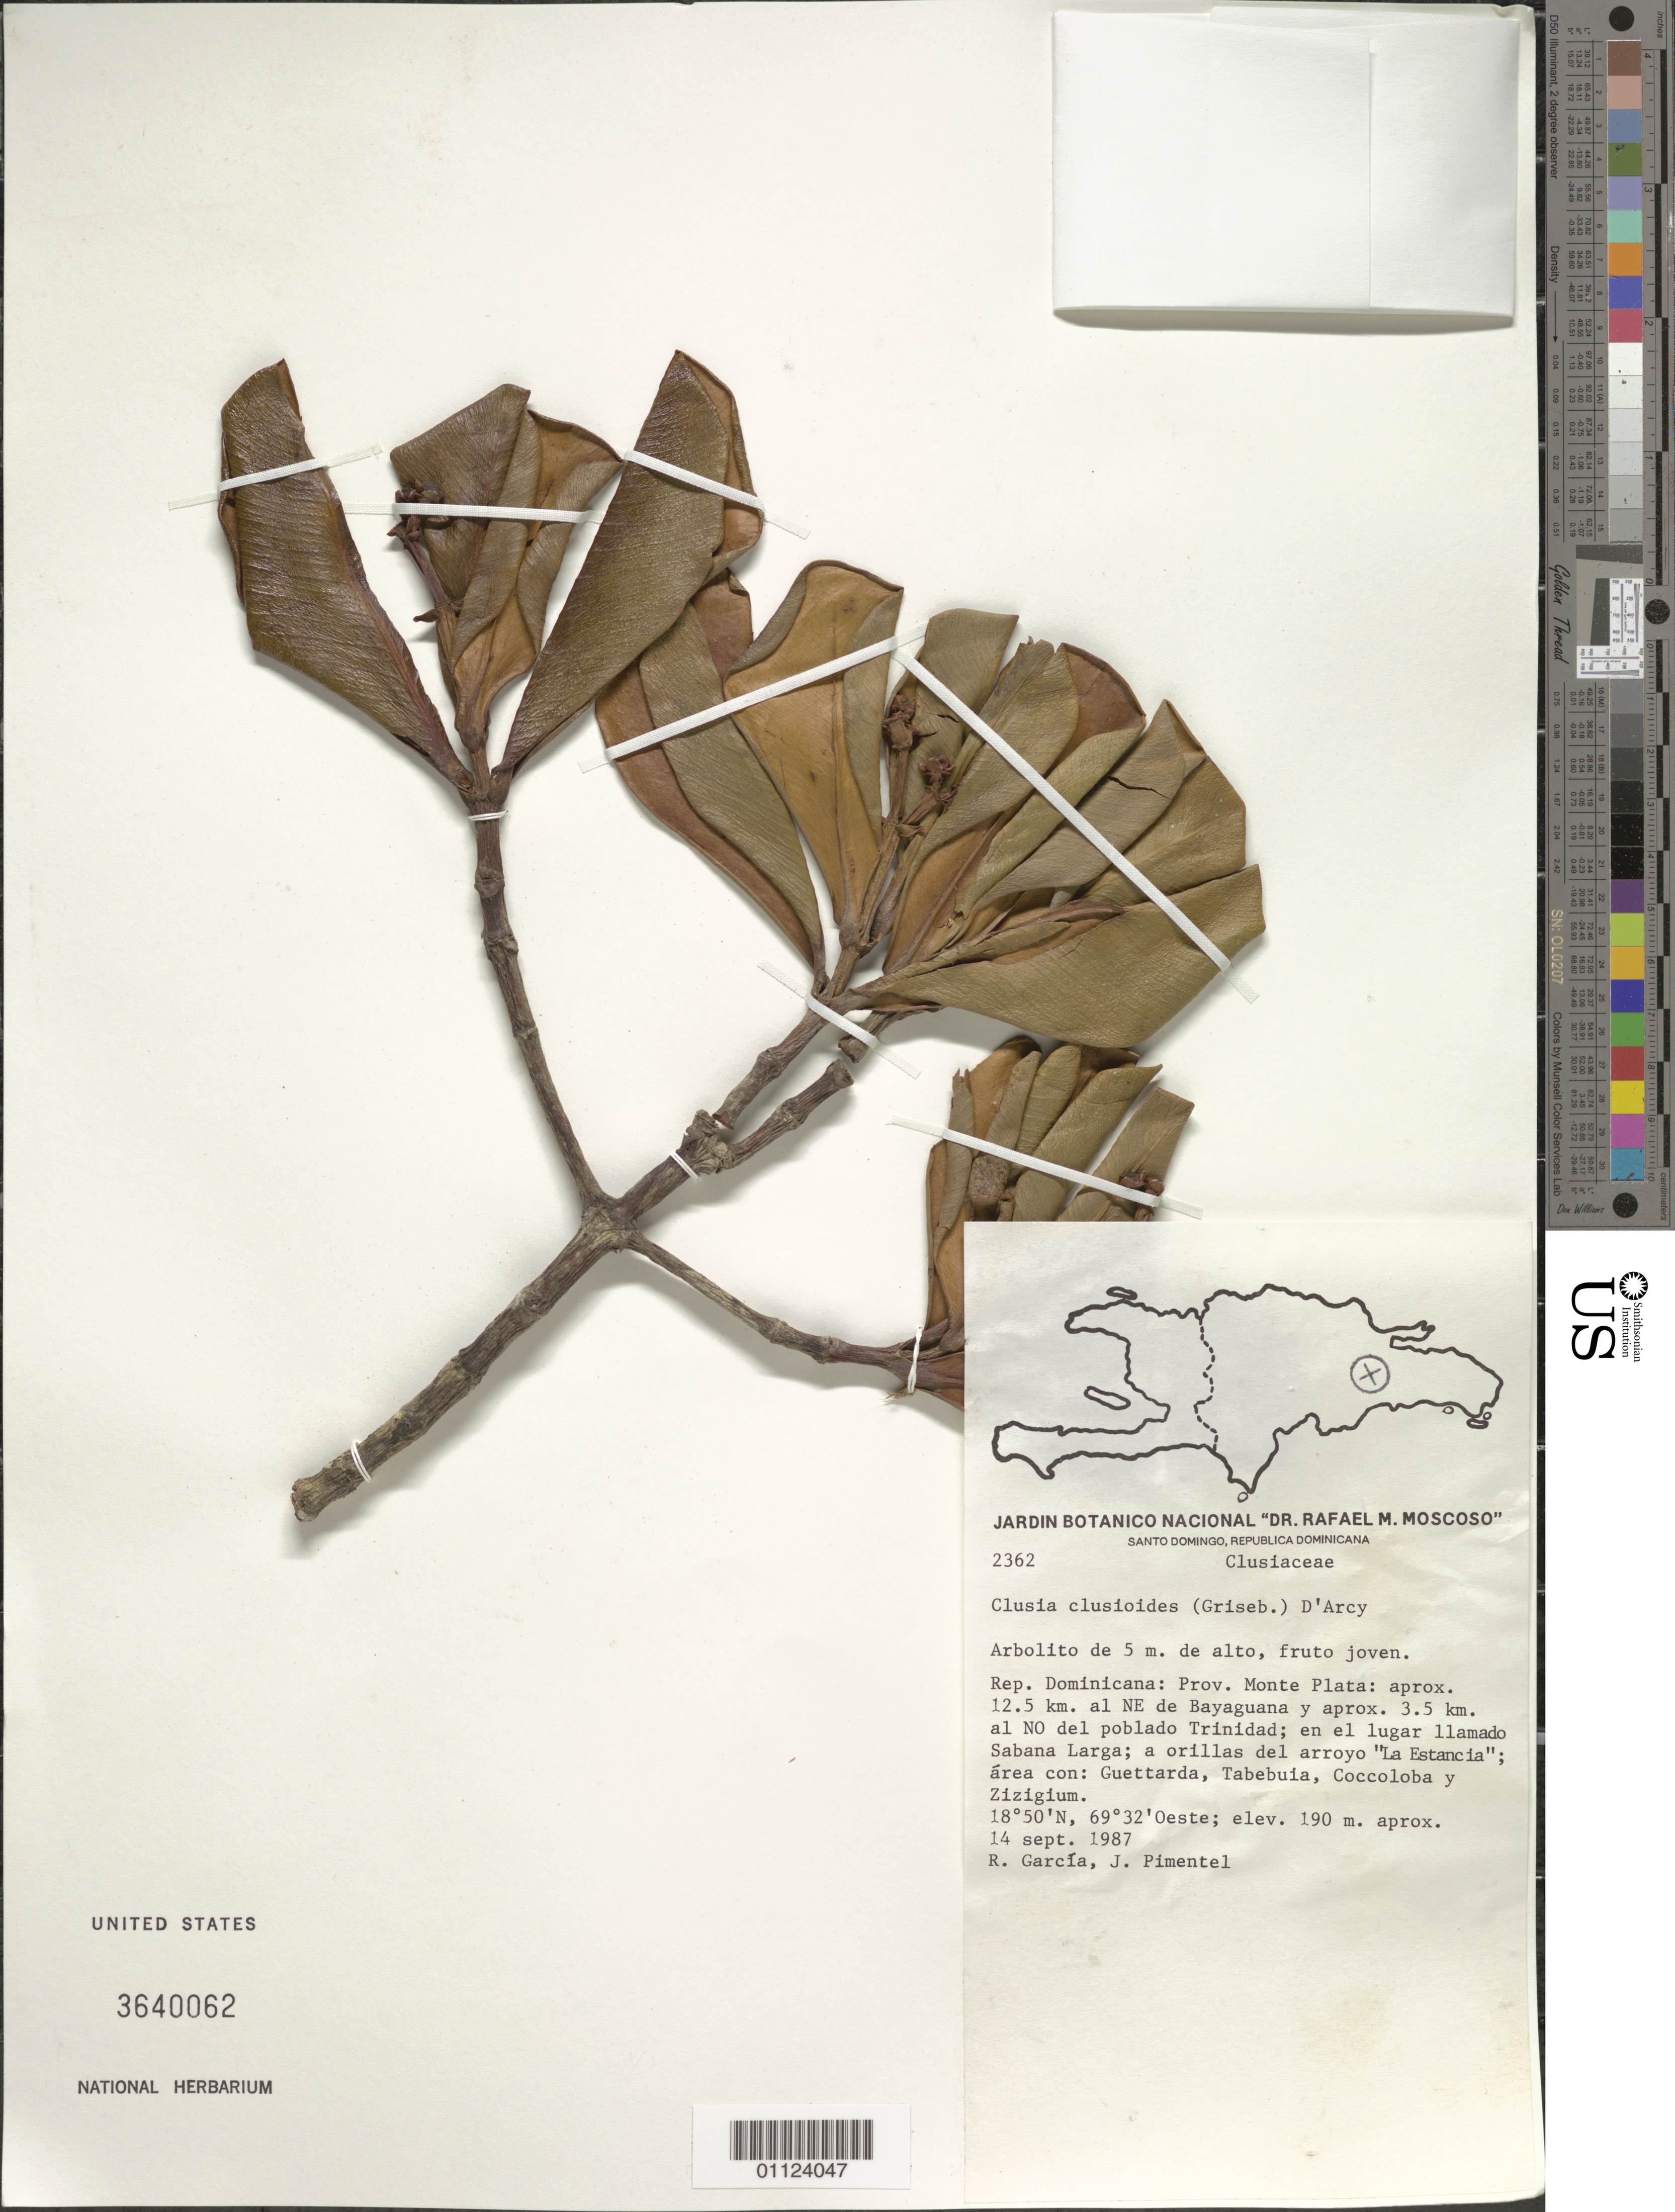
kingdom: Plantae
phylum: Tracheophyta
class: Magnoliopsida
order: Malpighiales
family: Clusiaceae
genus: Clusia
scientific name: Clusia clusioides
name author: (Griseb.) D'Arcy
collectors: R. G. García & J. Pimentel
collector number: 2362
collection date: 1987-09-14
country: Dominican Republic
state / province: Monte Plata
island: Hispaniola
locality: Bayaguana, aprox. 12.5 km al NE; y aprox. 3.5 km al NO del Poblado Trinidad; en el lugar llamado Sabana Larga, a orillas del arroyo "La Estancia".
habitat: Área con: Guettarda, Tabebuia, Coccoloba y Zizigium.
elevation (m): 190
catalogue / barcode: US 3640062